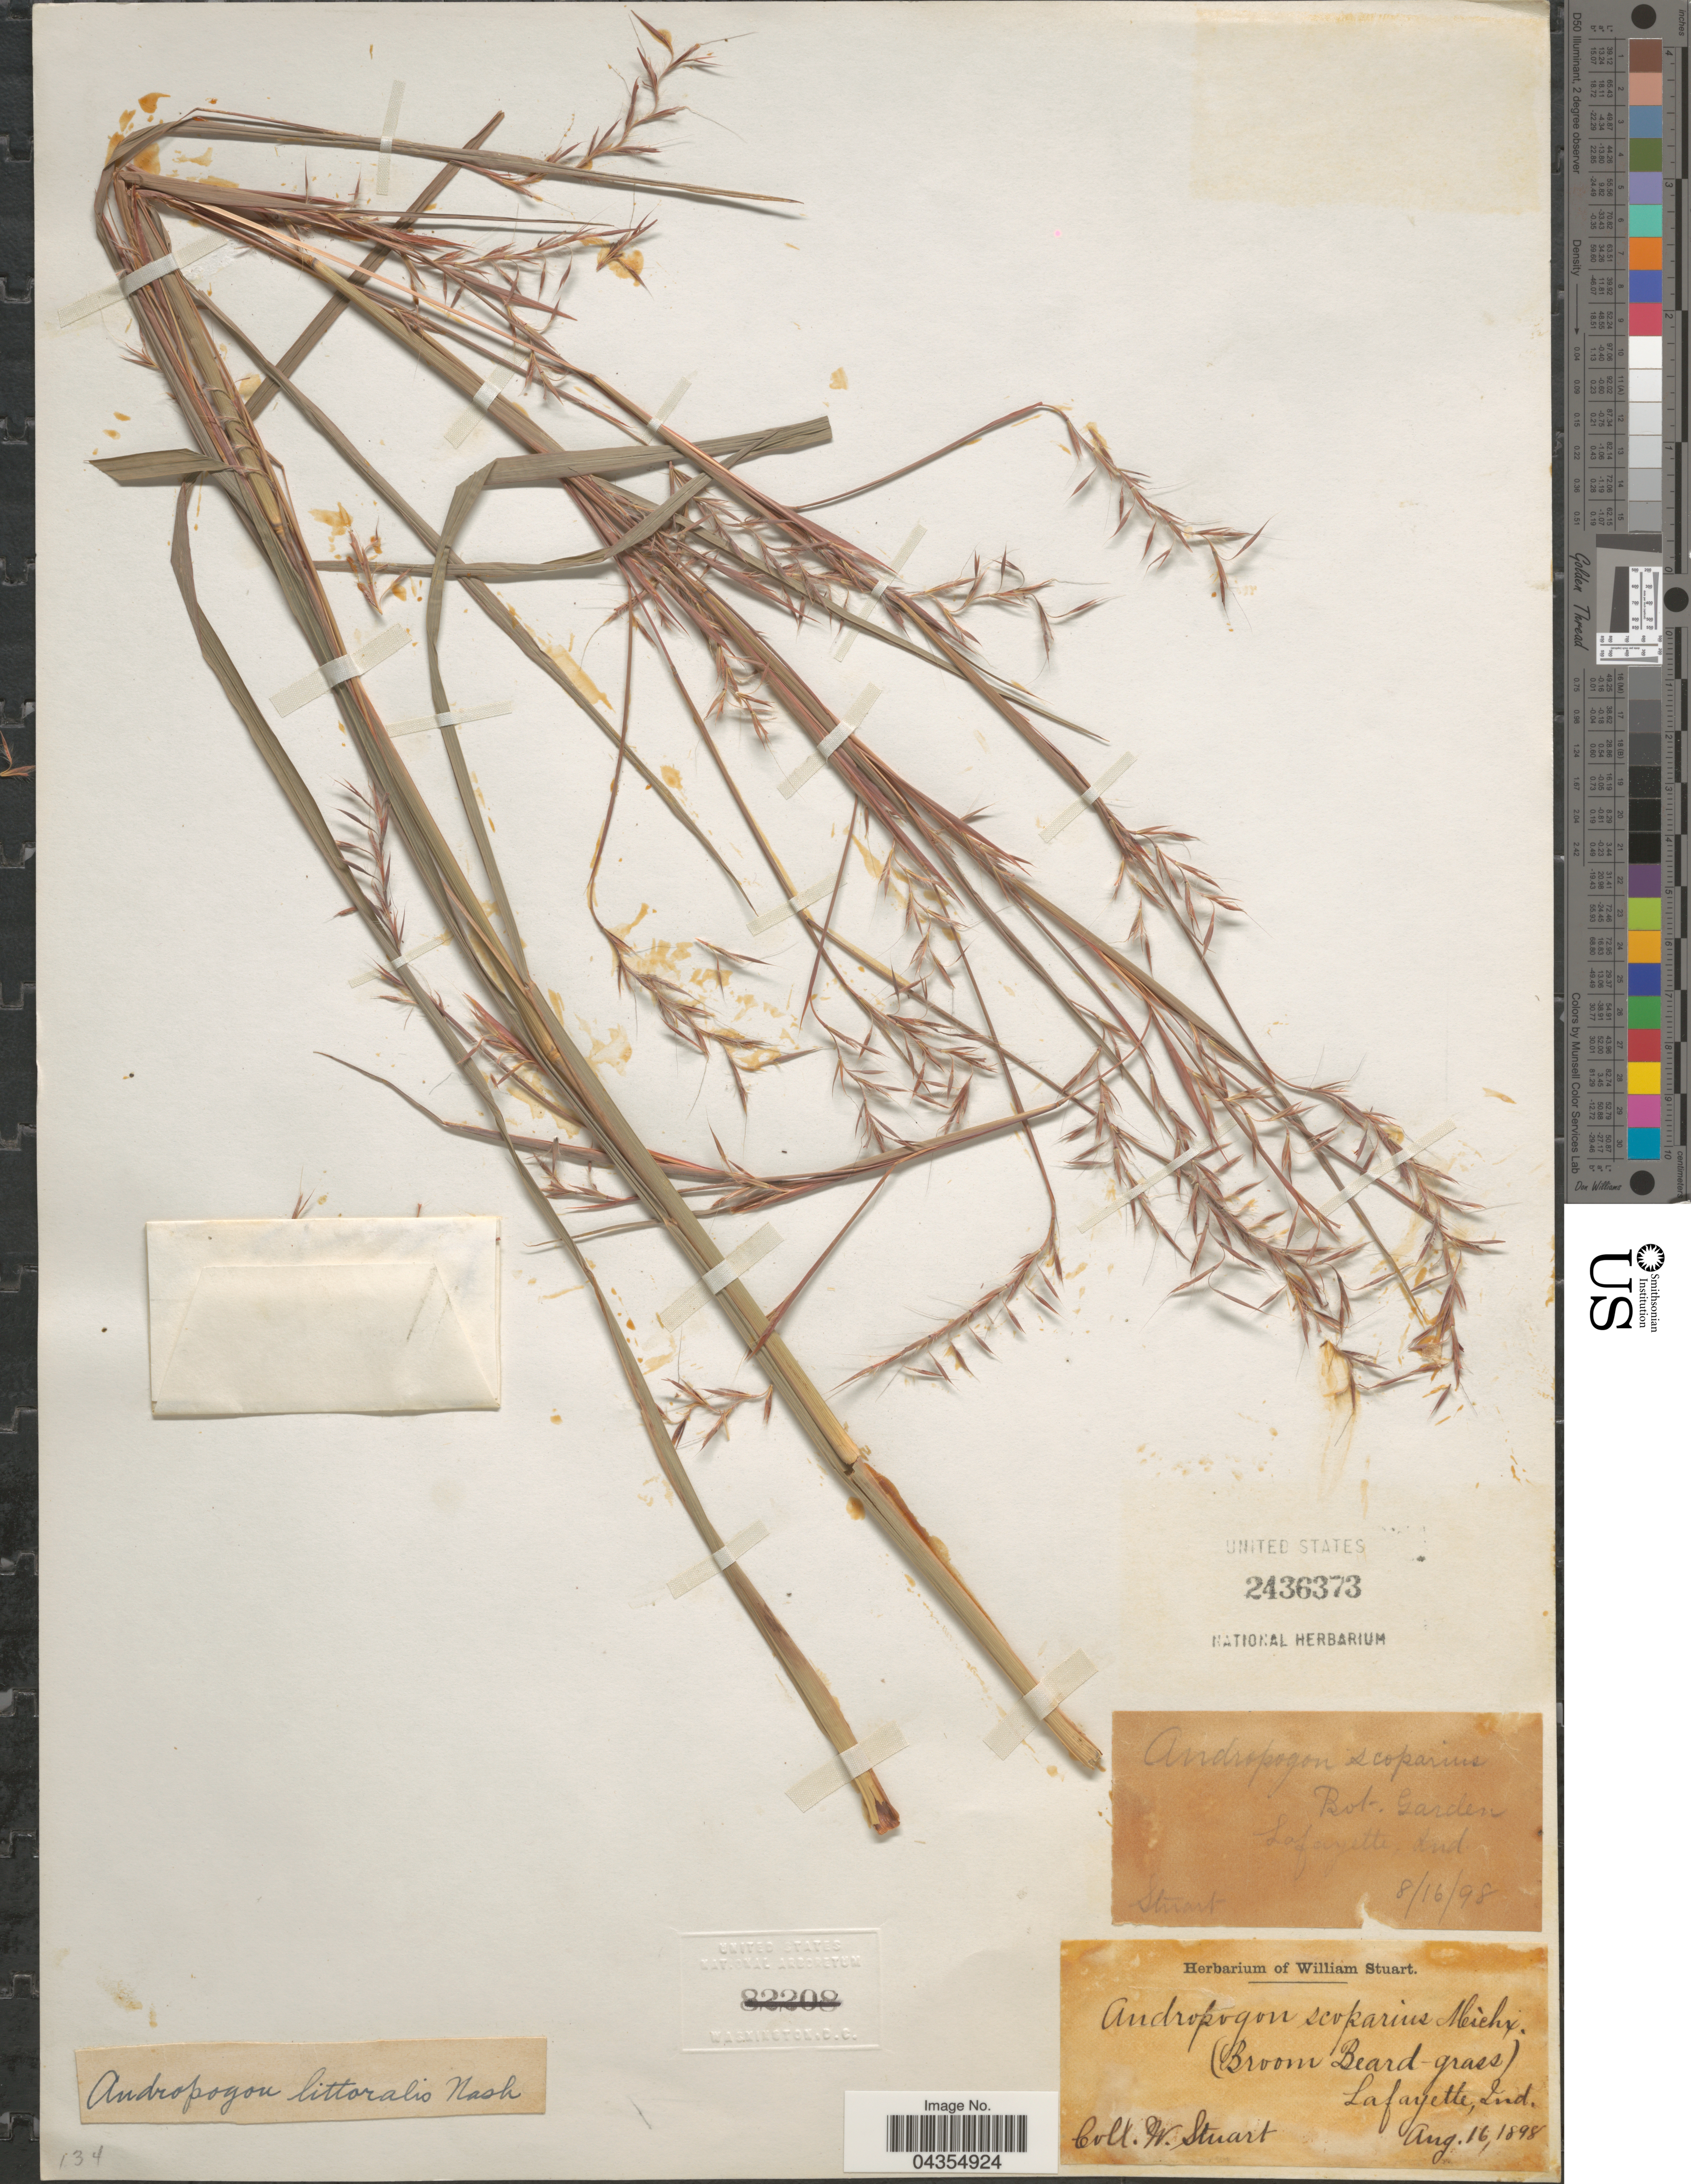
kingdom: Plantae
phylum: Tracheophyta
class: Liliopsida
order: Poales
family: Poaceae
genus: Schizachyrium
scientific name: Schizachyrium sanguineum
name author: (Retz.) Alston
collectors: W. Stuart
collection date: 1898-08-16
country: United States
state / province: Indiana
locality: Bot. Garden. Lafayette.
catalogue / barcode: US 2436373